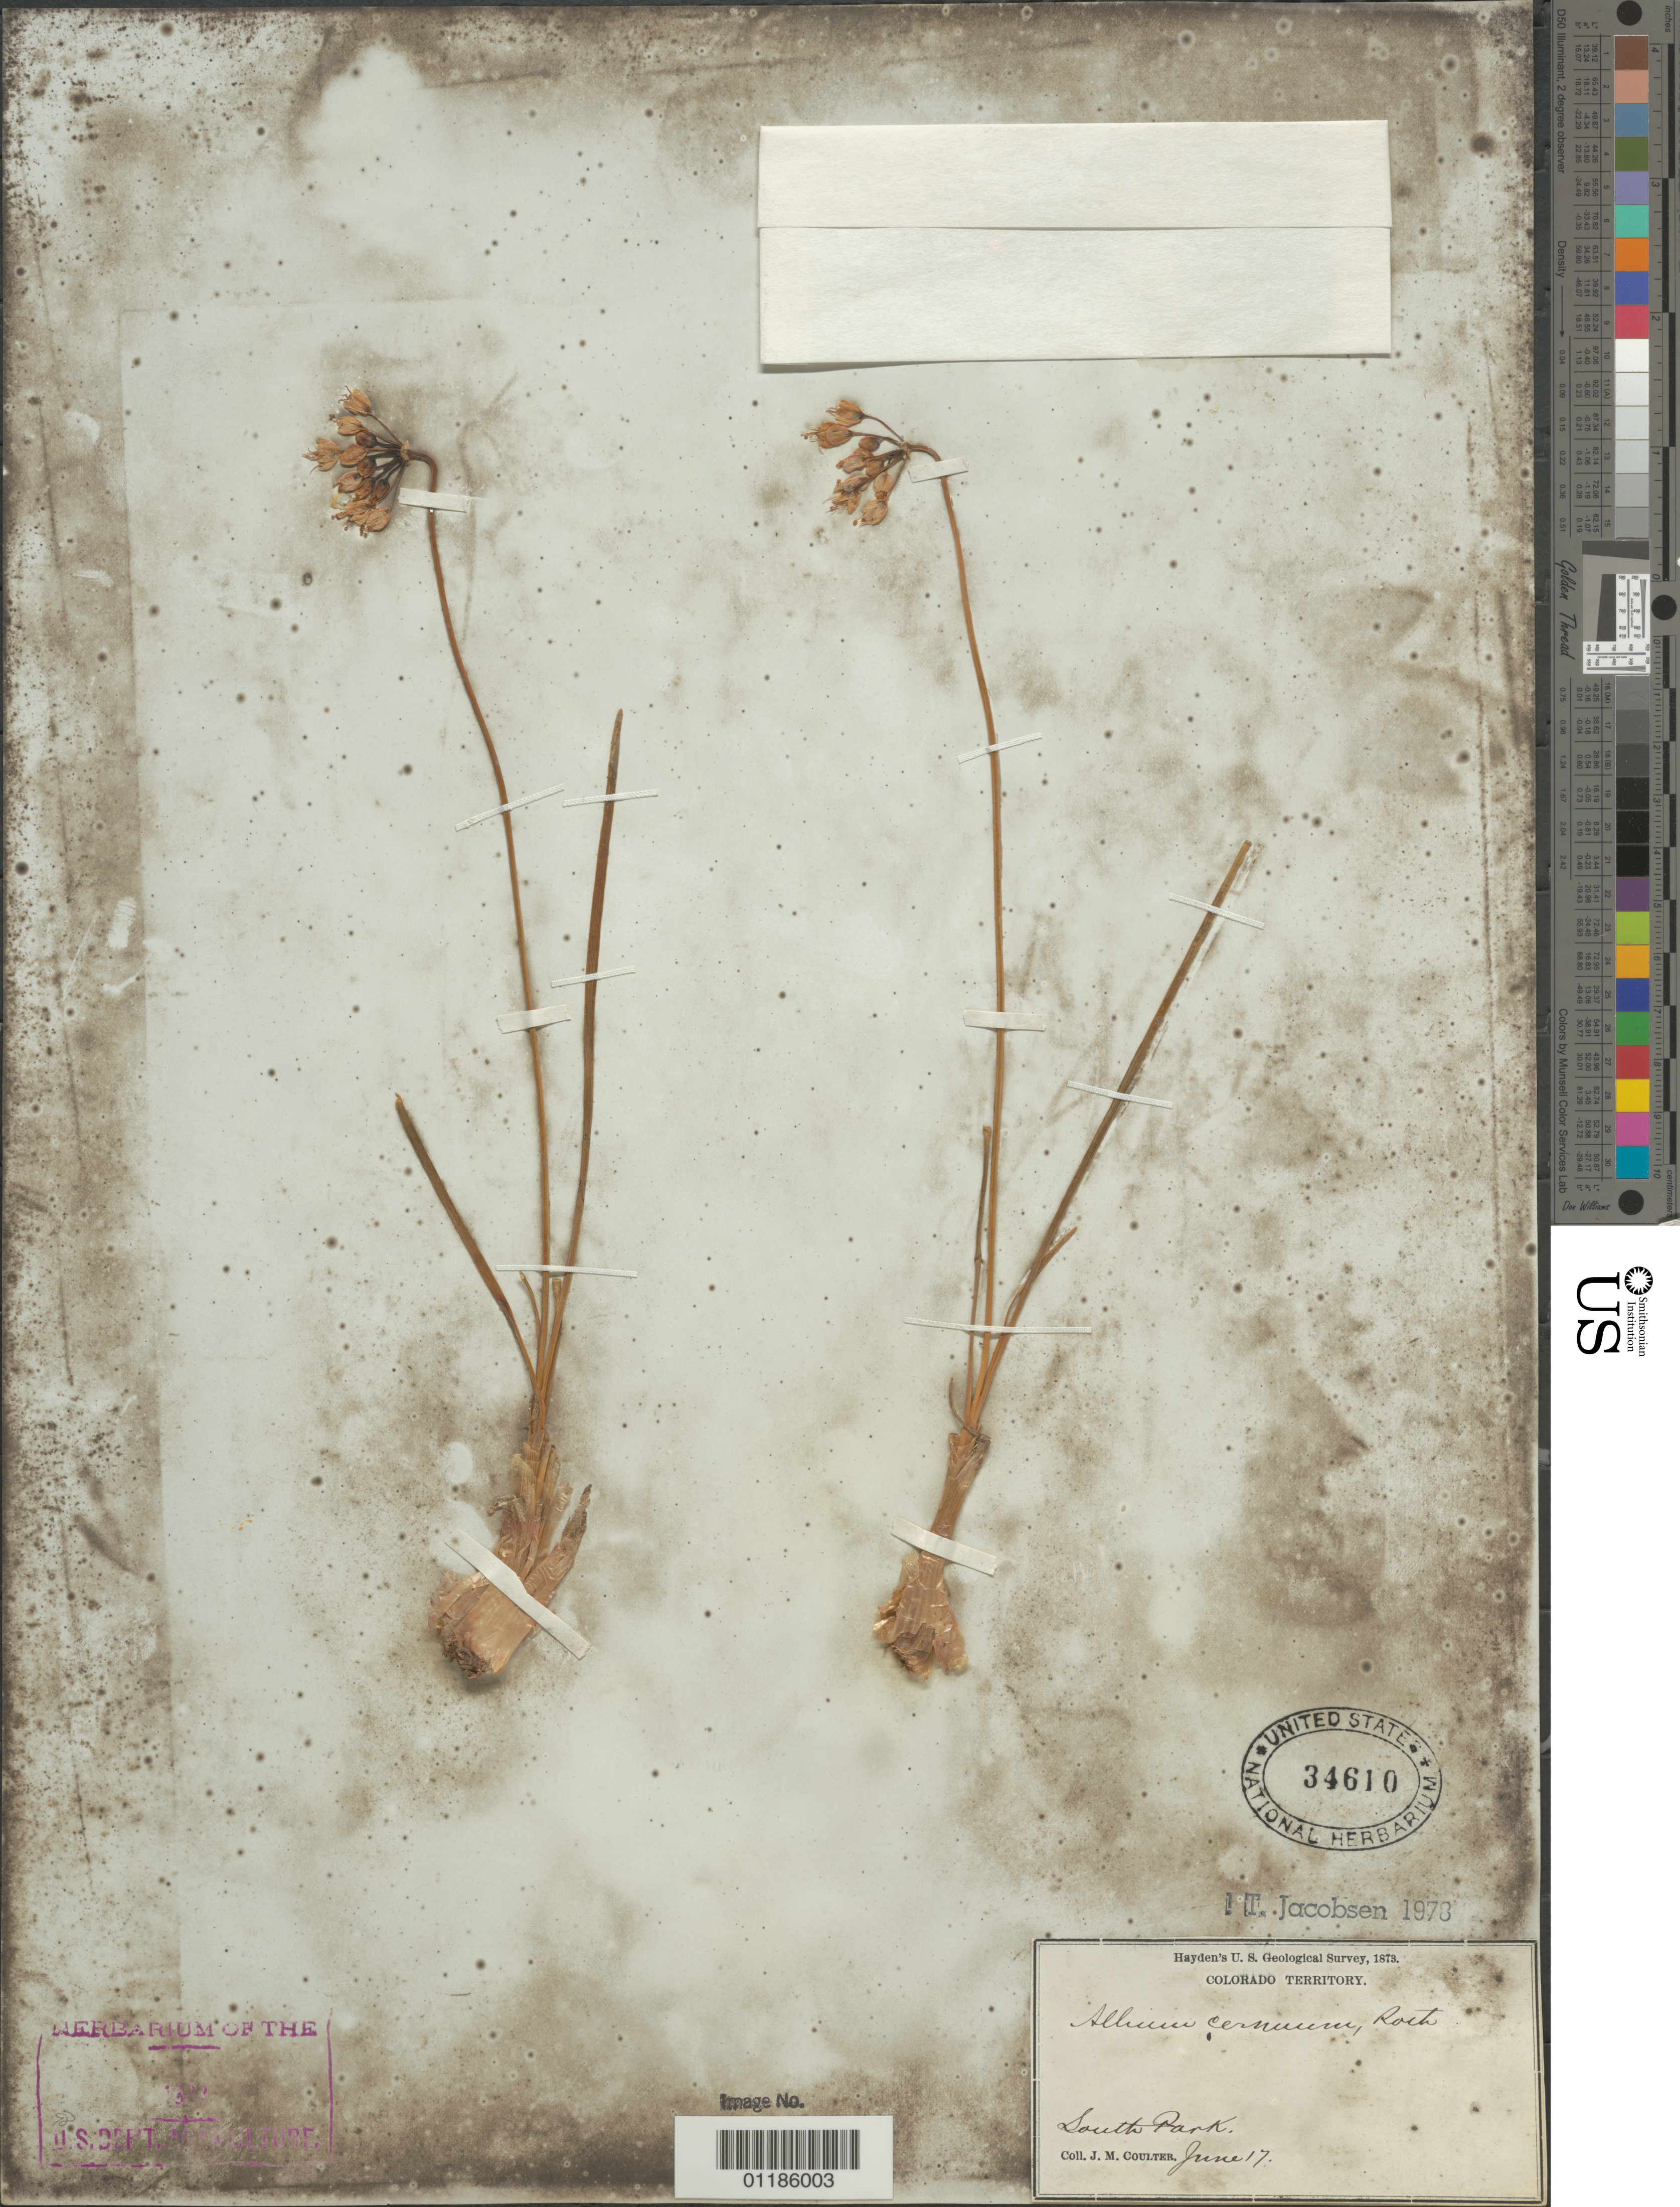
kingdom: Plantae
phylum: Tracheophyta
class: Liliopsida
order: Asparagales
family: Amaryllidaceae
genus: Allium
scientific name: Allium cernuum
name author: Roth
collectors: J. M. Coulter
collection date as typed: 17 Jun 1873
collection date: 1873-06-17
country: United States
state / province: Colorado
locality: South Park.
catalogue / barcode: US 34610